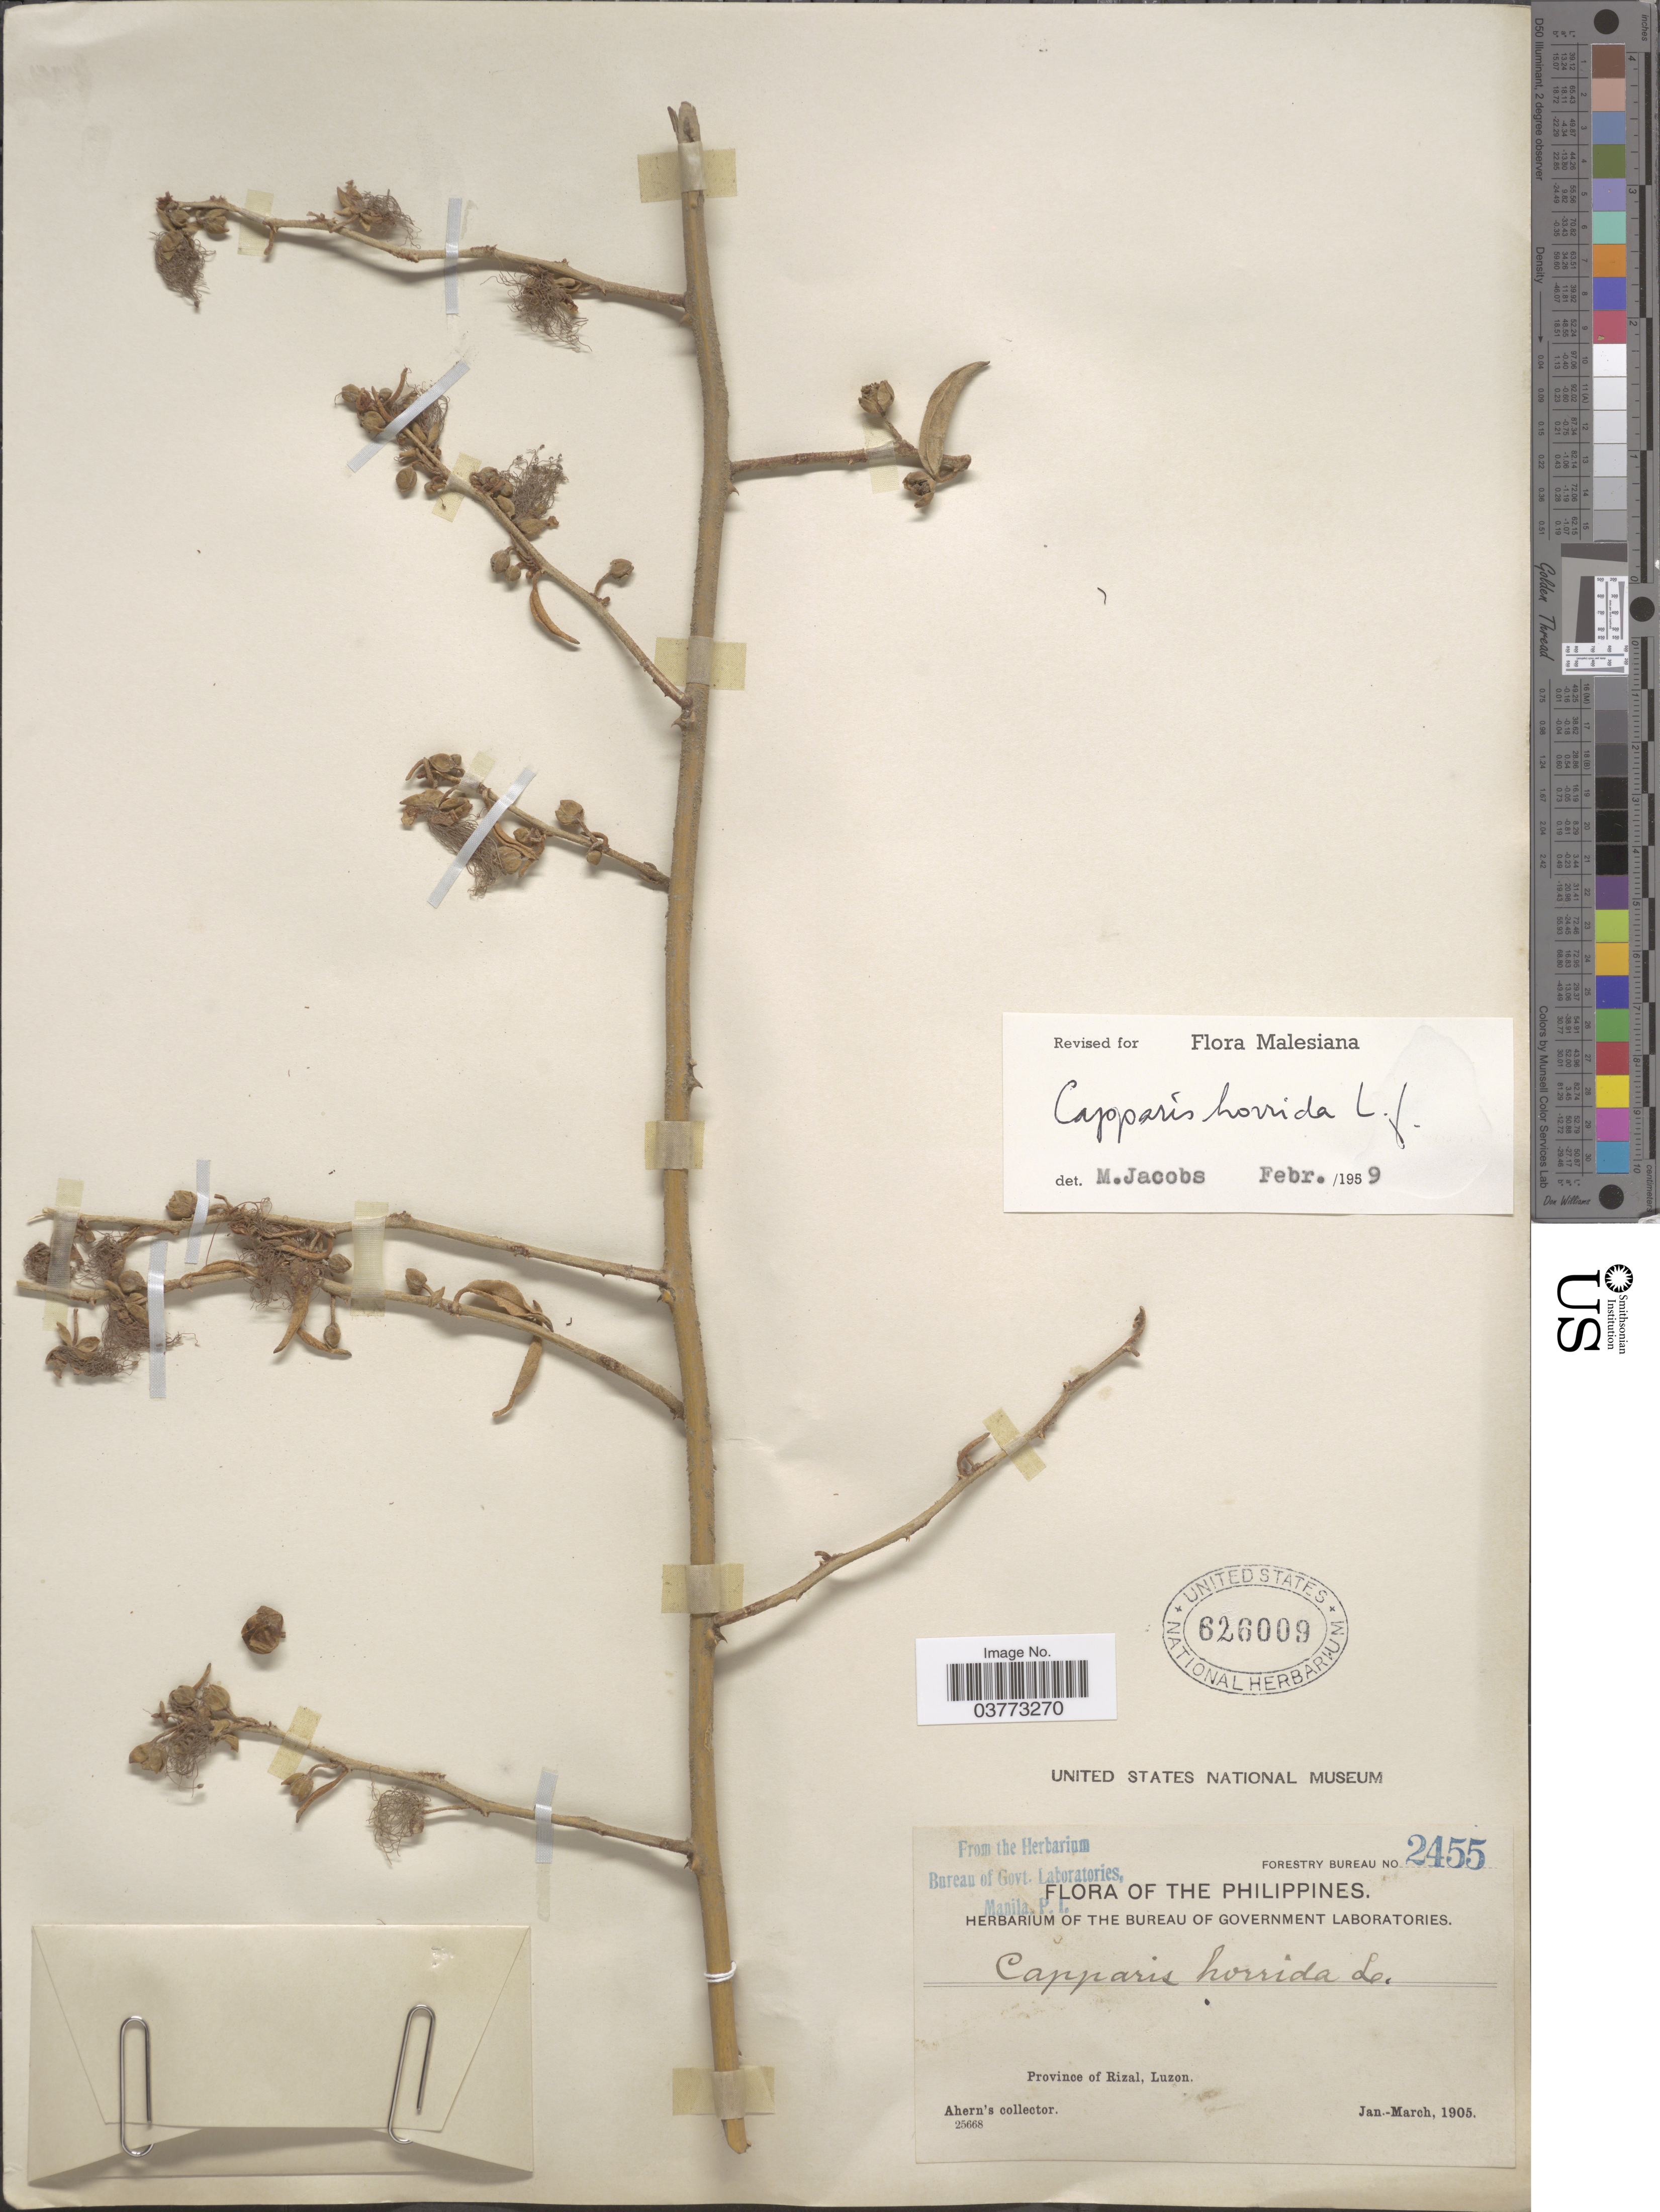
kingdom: Plantae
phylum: Tracheophyta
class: Magnoliopsida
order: Brassicales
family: Capparaceae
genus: Capparis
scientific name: Capparis horrida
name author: L. f.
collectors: Ahern's collector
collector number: Forestry Bureau 2455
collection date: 1905-01/1905-03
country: Philippines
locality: The Philippines. Province of Rizal, Luzon.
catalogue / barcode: US 626009